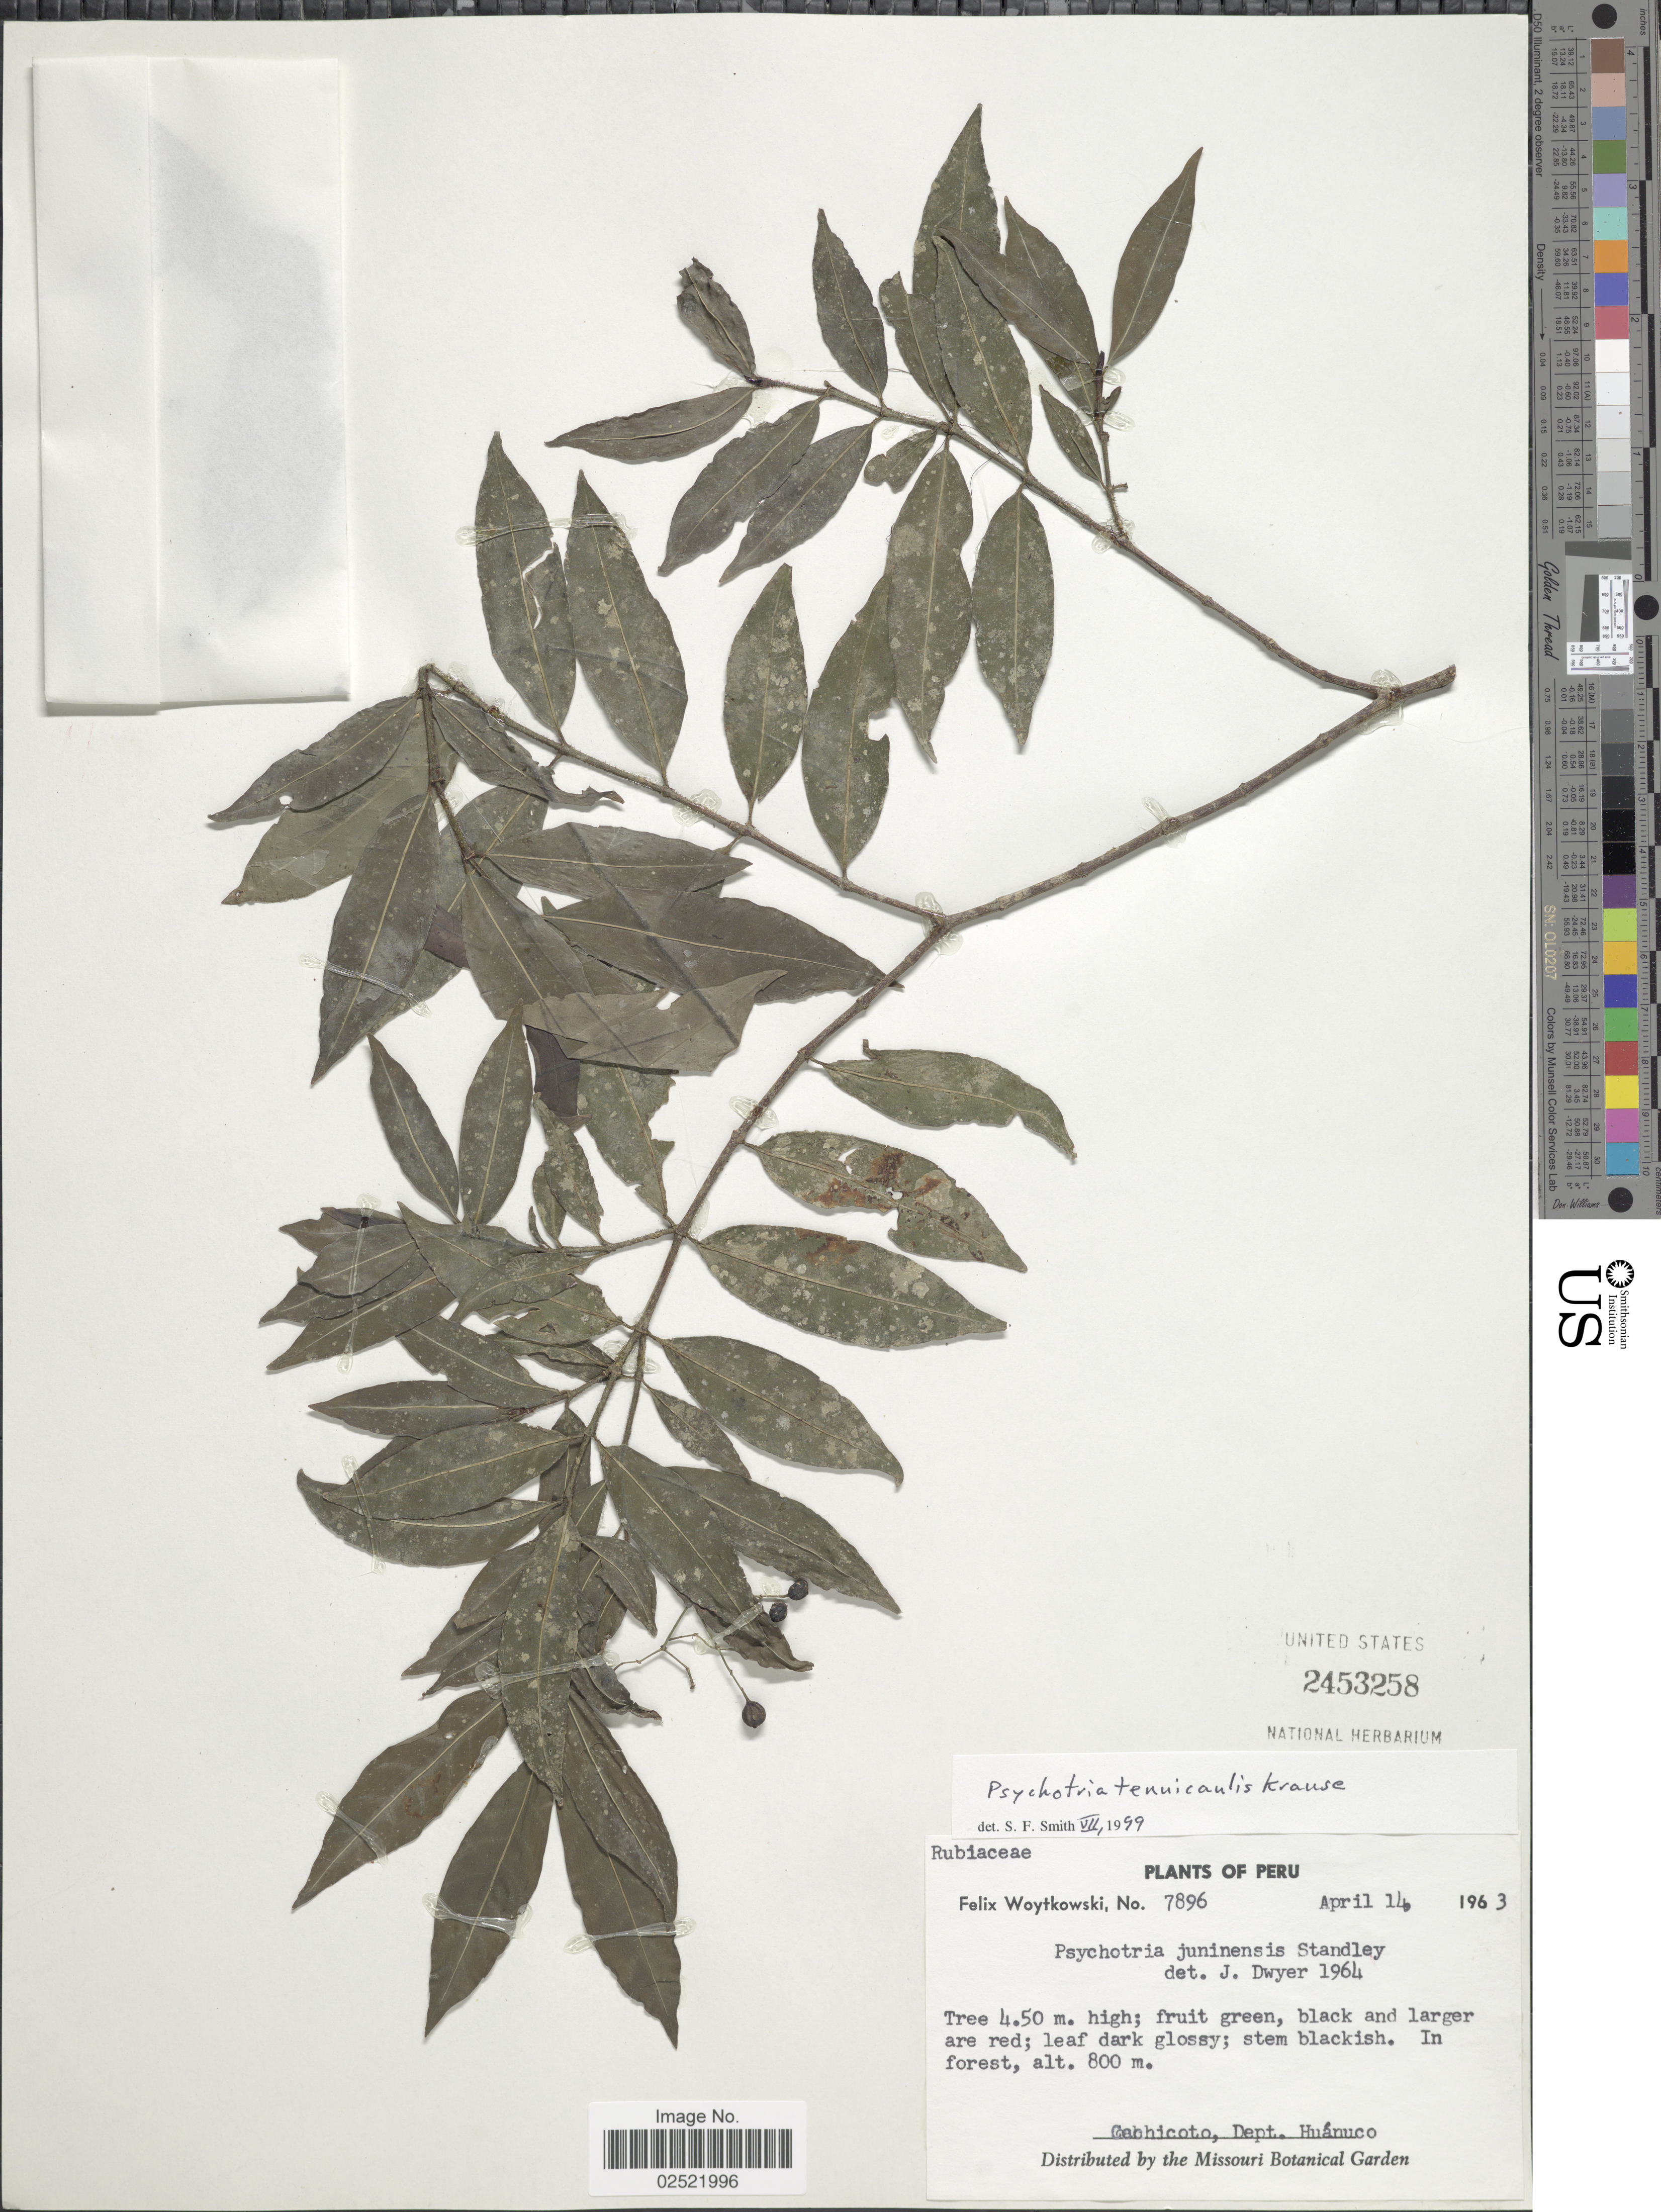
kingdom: Plantae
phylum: Tracheophyta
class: Magnoliopsida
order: Gentianales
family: Rubiaceae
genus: Psychotria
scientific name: Psychotria tenuicaulis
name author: K. Krause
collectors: F. Woytkowski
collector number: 7896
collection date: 1963-04-14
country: Peru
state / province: Huánuco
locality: Cachicoto, Dept. Huanuco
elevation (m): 800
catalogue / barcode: US 2453258